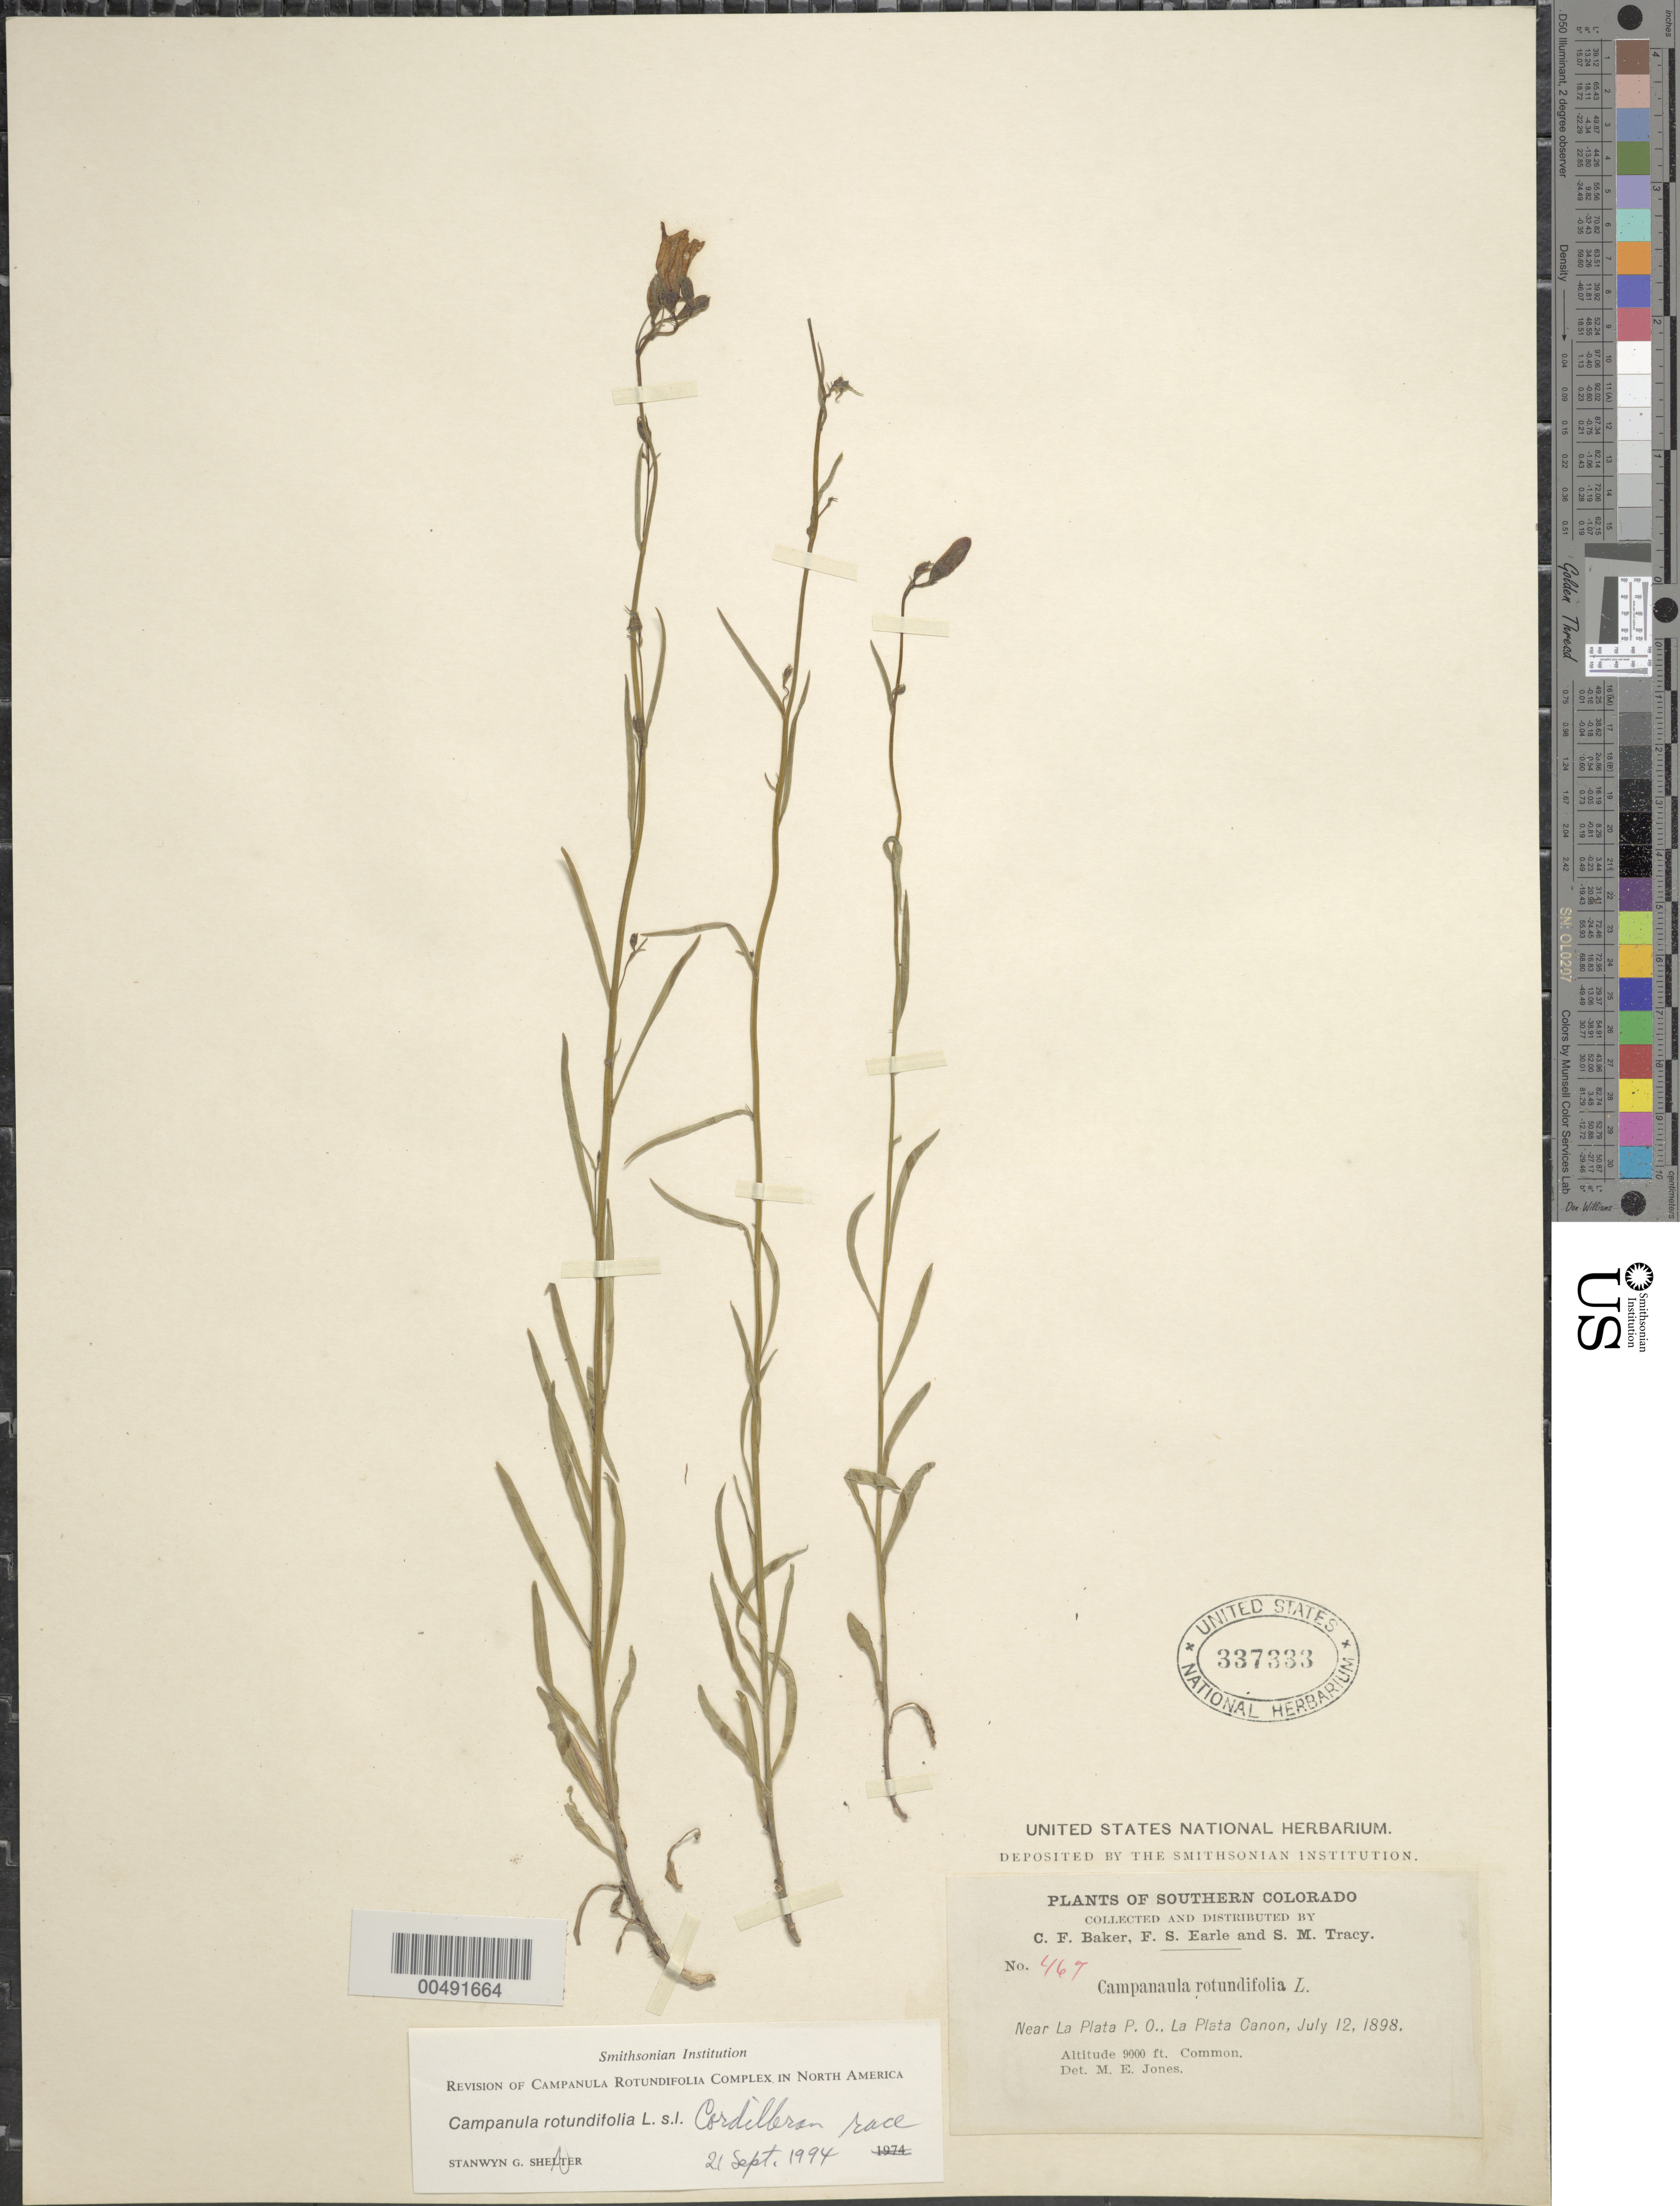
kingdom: Plantae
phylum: Tracheophyta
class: Magnoliopsida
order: Asterales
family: Campanulaceae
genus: Campanula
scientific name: Campanula rotundifolia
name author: L.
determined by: Jones, M. E.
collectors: C. F. Baker, F. S. Earle & S. M. Tracy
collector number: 467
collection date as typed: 12 Jul 1898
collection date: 1898-07-12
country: United States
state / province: Colorado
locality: near La Plata P. O., La Plata Cañon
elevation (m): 2743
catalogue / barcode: US 337333